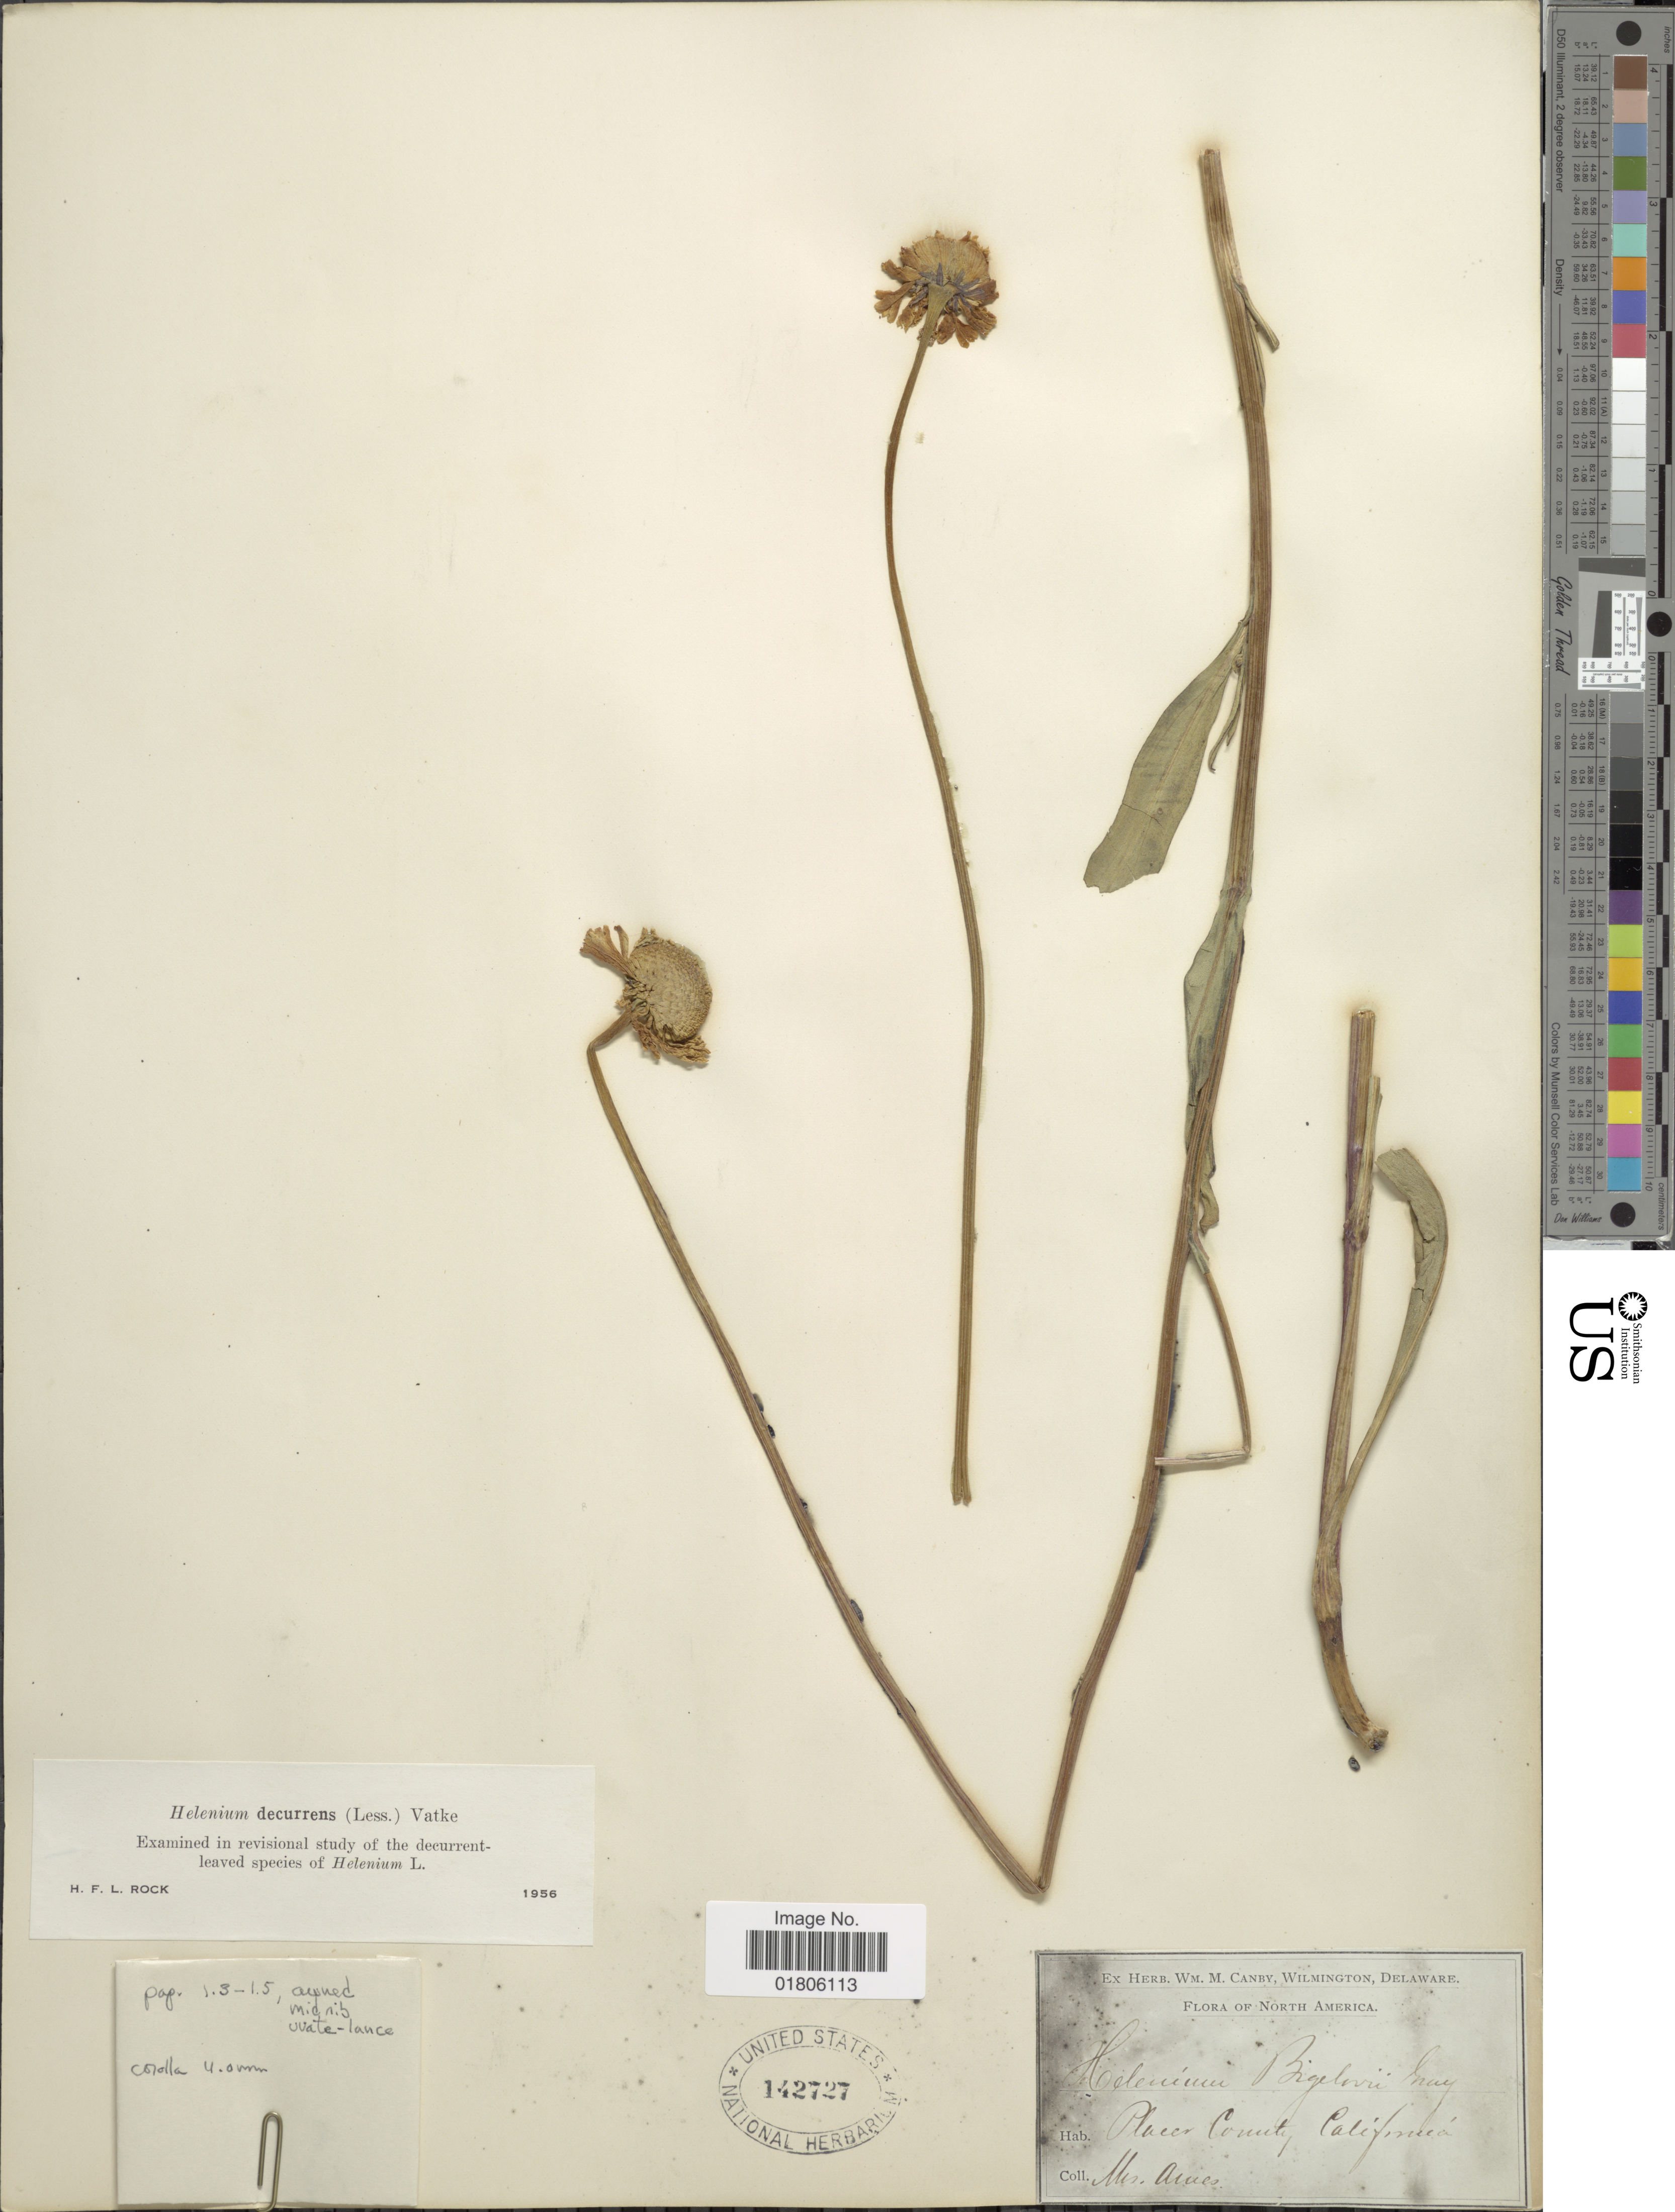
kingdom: Plantae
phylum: Tracheophyta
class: Magnoliopsida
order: Asterales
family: Asteraceae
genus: Helenium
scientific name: Helenium bigelovii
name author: A. Gray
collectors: -- Ames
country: United States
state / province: California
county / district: Placer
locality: Placer County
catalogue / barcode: US 142727